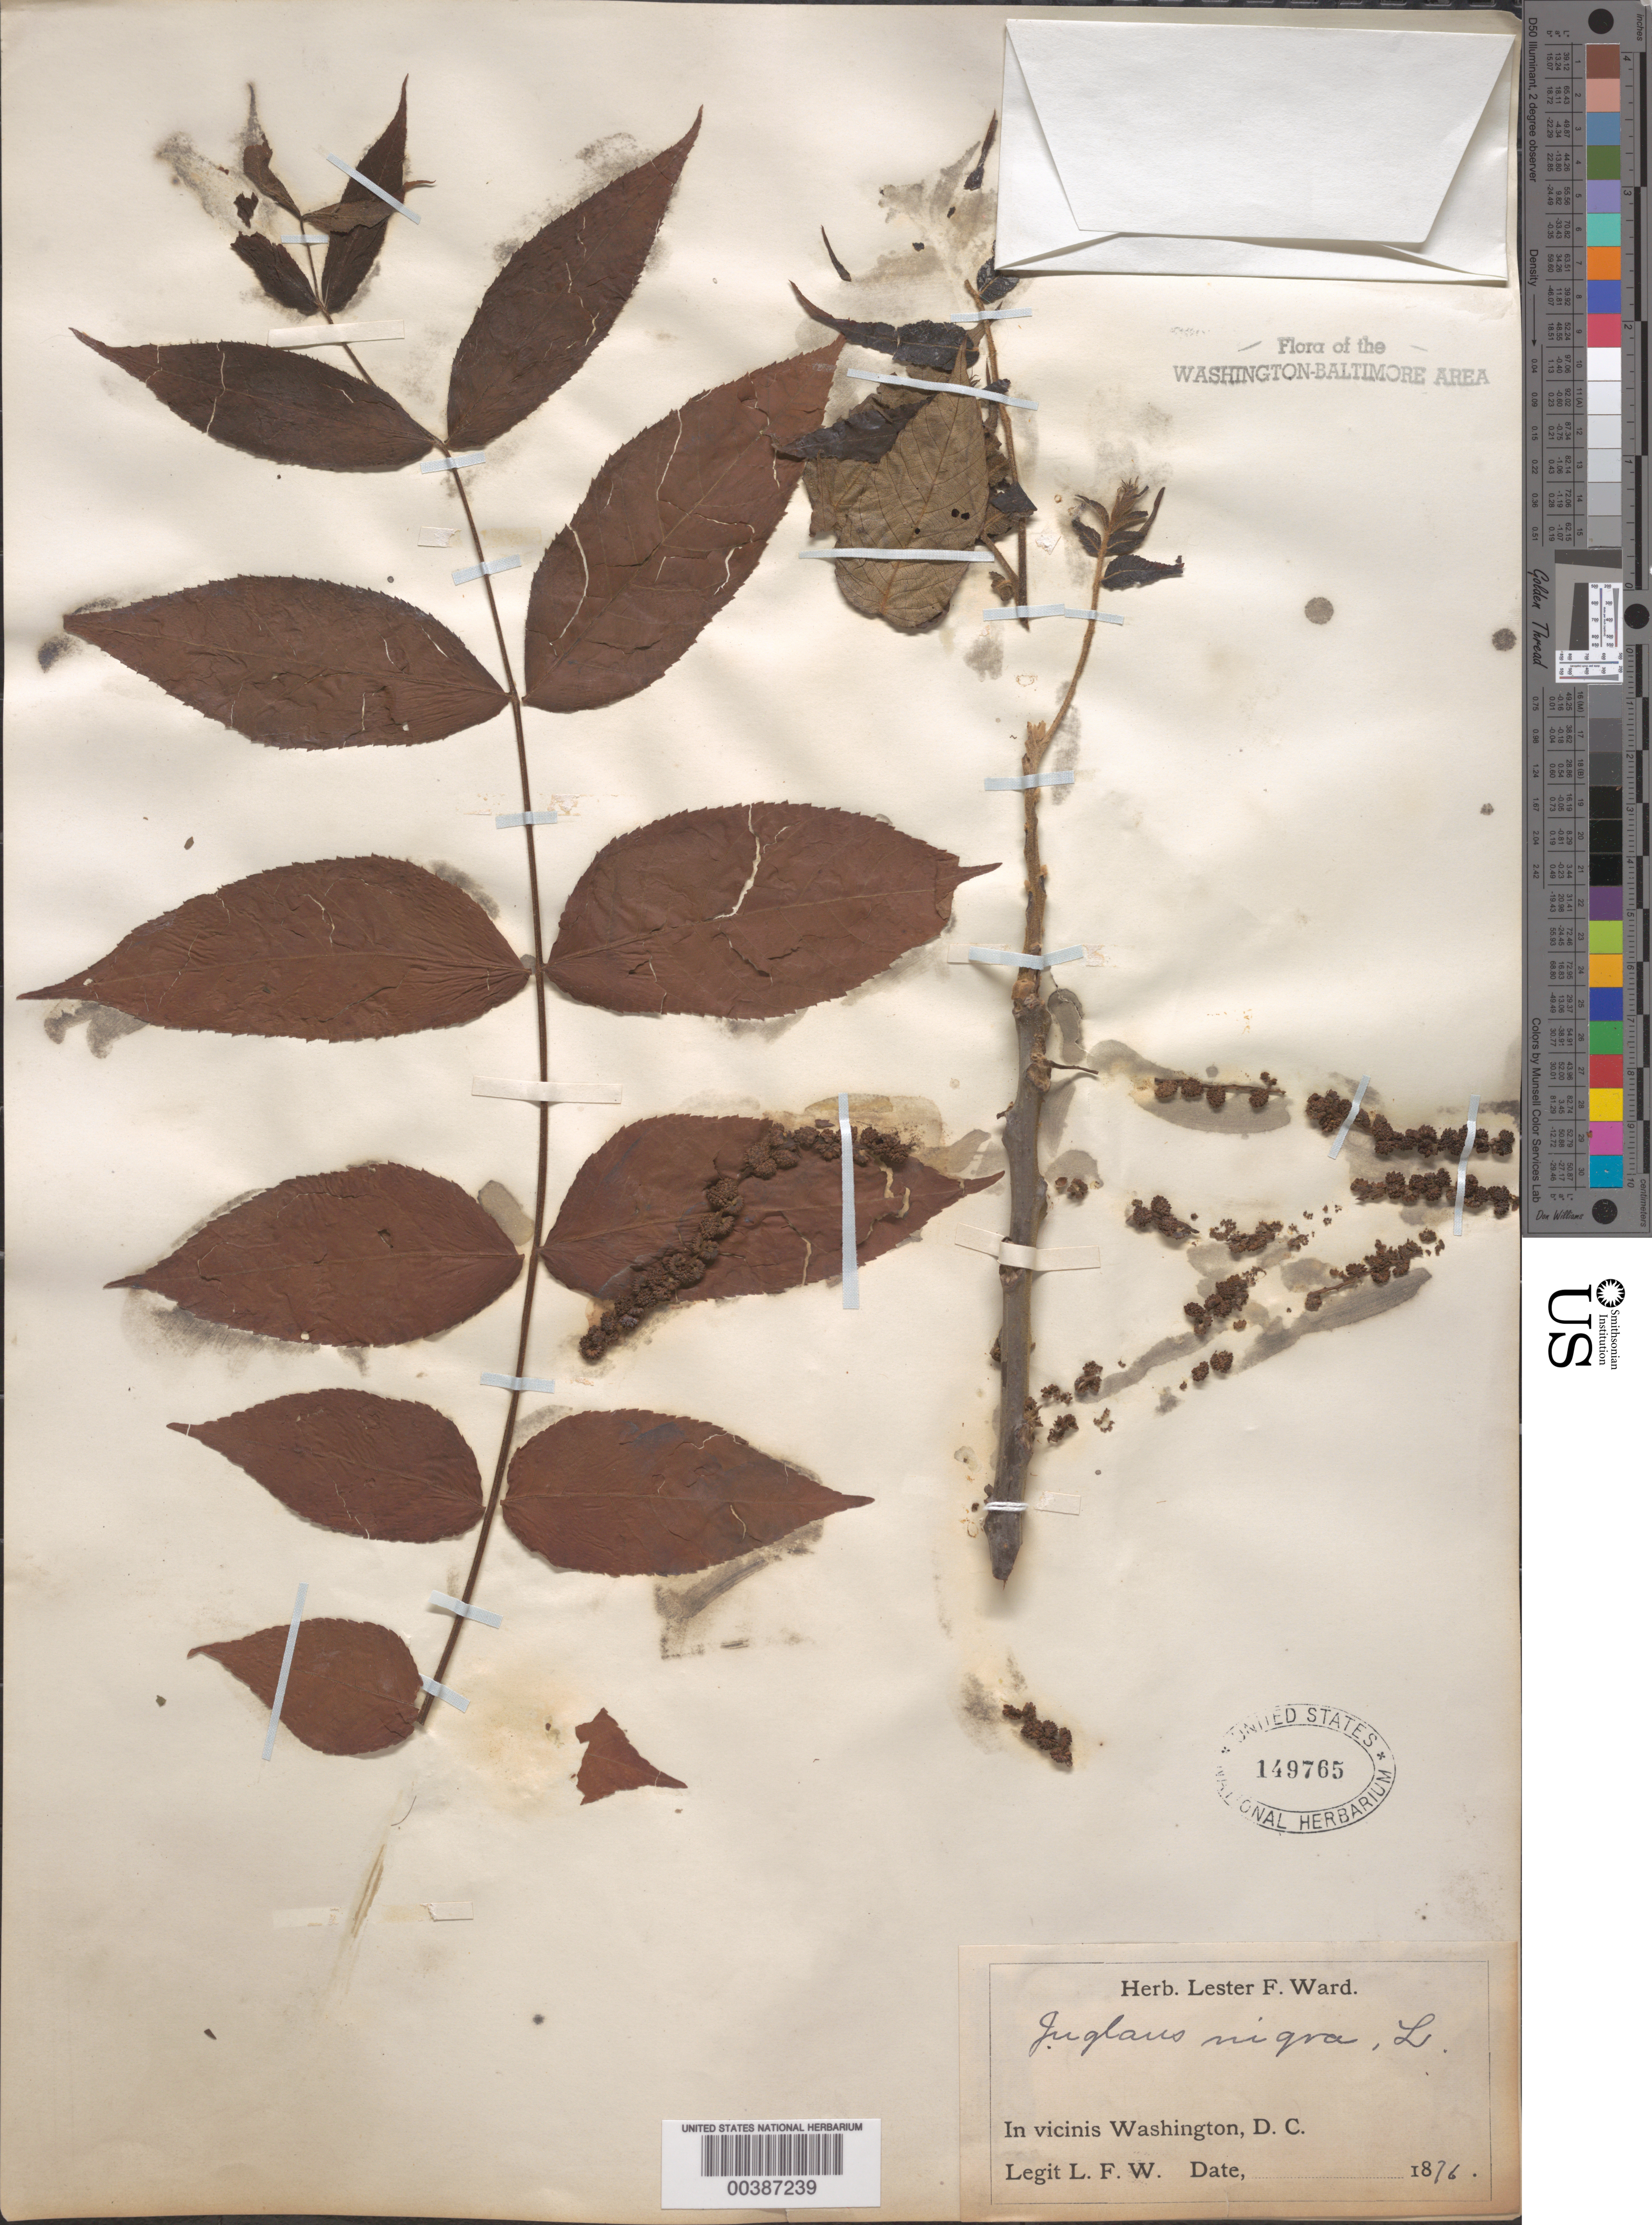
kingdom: Plantae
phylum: Tracheophyta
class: Magnoliopsida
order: Fagales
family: Juglandaceae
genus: Juglans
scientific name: Juglans nigra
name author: L.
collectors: L. F. Ward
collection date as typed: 1876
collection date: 1876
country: United States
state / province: District of Columbia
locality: Washington DC area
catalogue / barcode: US 149765